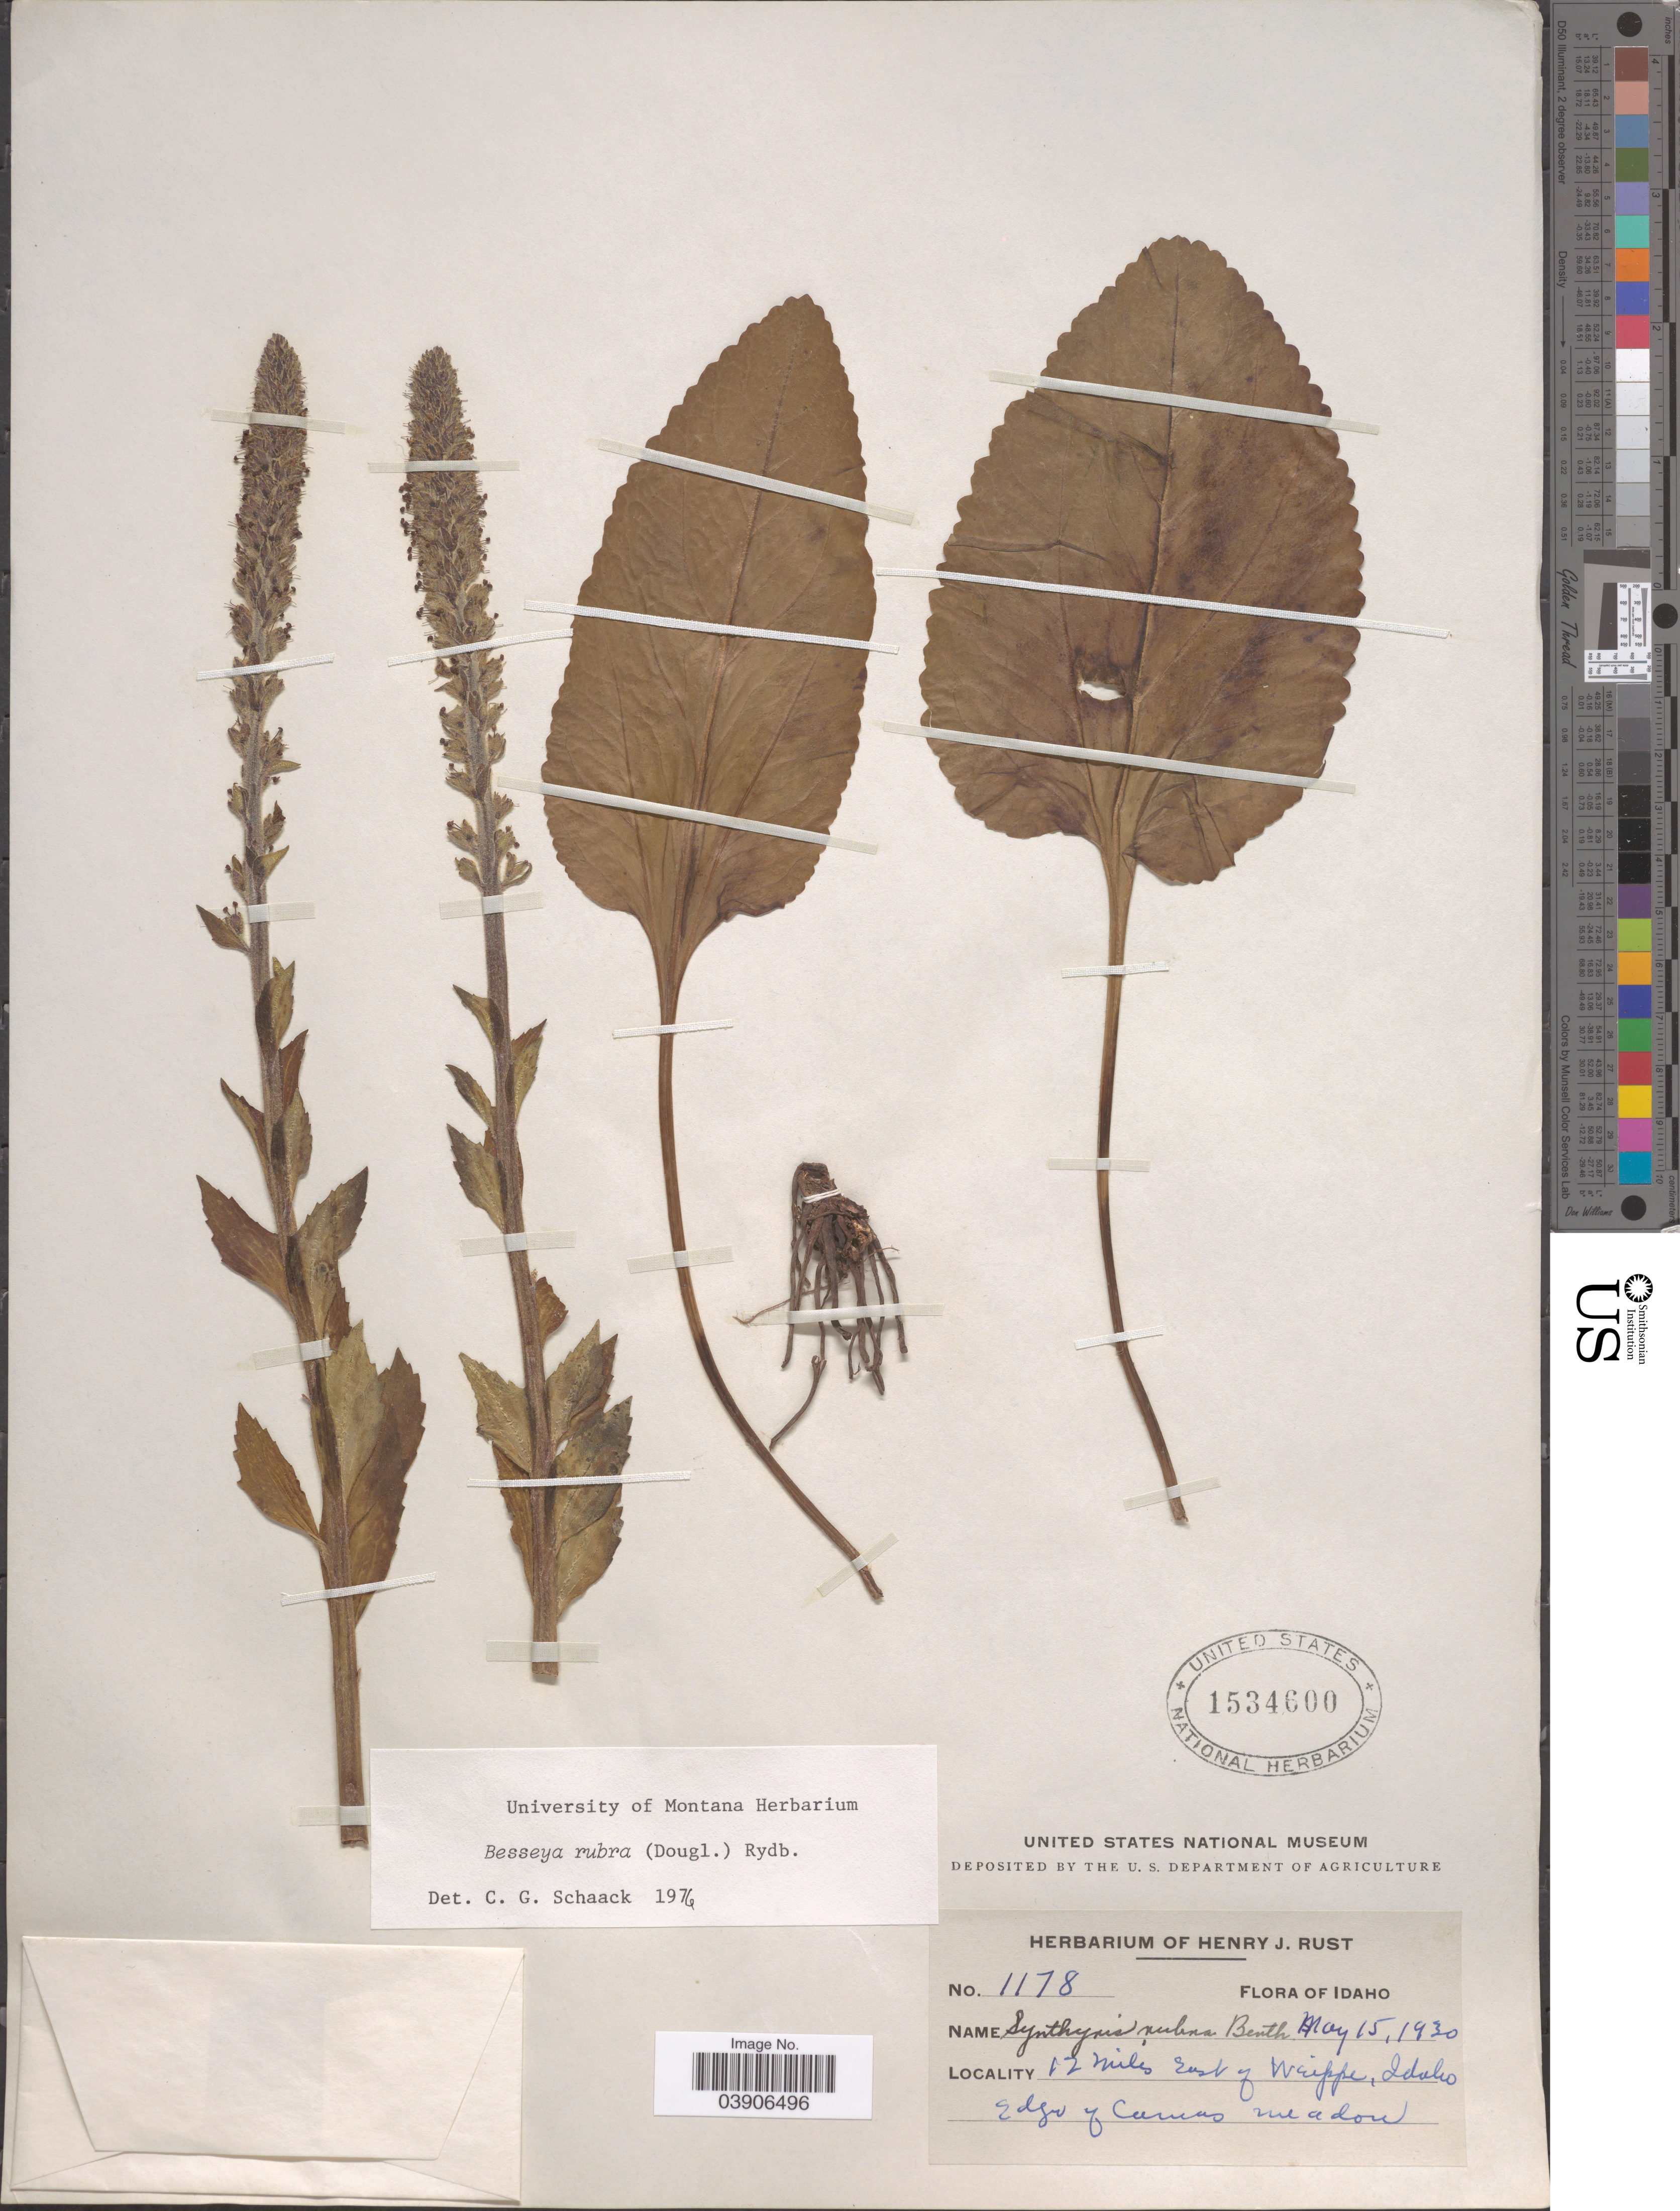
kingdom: Plantae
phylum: Tracheophyta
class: Magnoliopsida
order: Lamiales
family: Plantaginaceae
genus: Synthyris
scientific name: Synthyris rubra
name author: (Douglas ex Hook.) Benth.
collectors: ex herb. Henry J. Rust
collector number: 1178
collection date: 1930-05-15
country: United States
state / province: Idaho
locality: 12 miles East of Weippe. Edge of Camas meadow.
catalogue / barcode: US 1534600